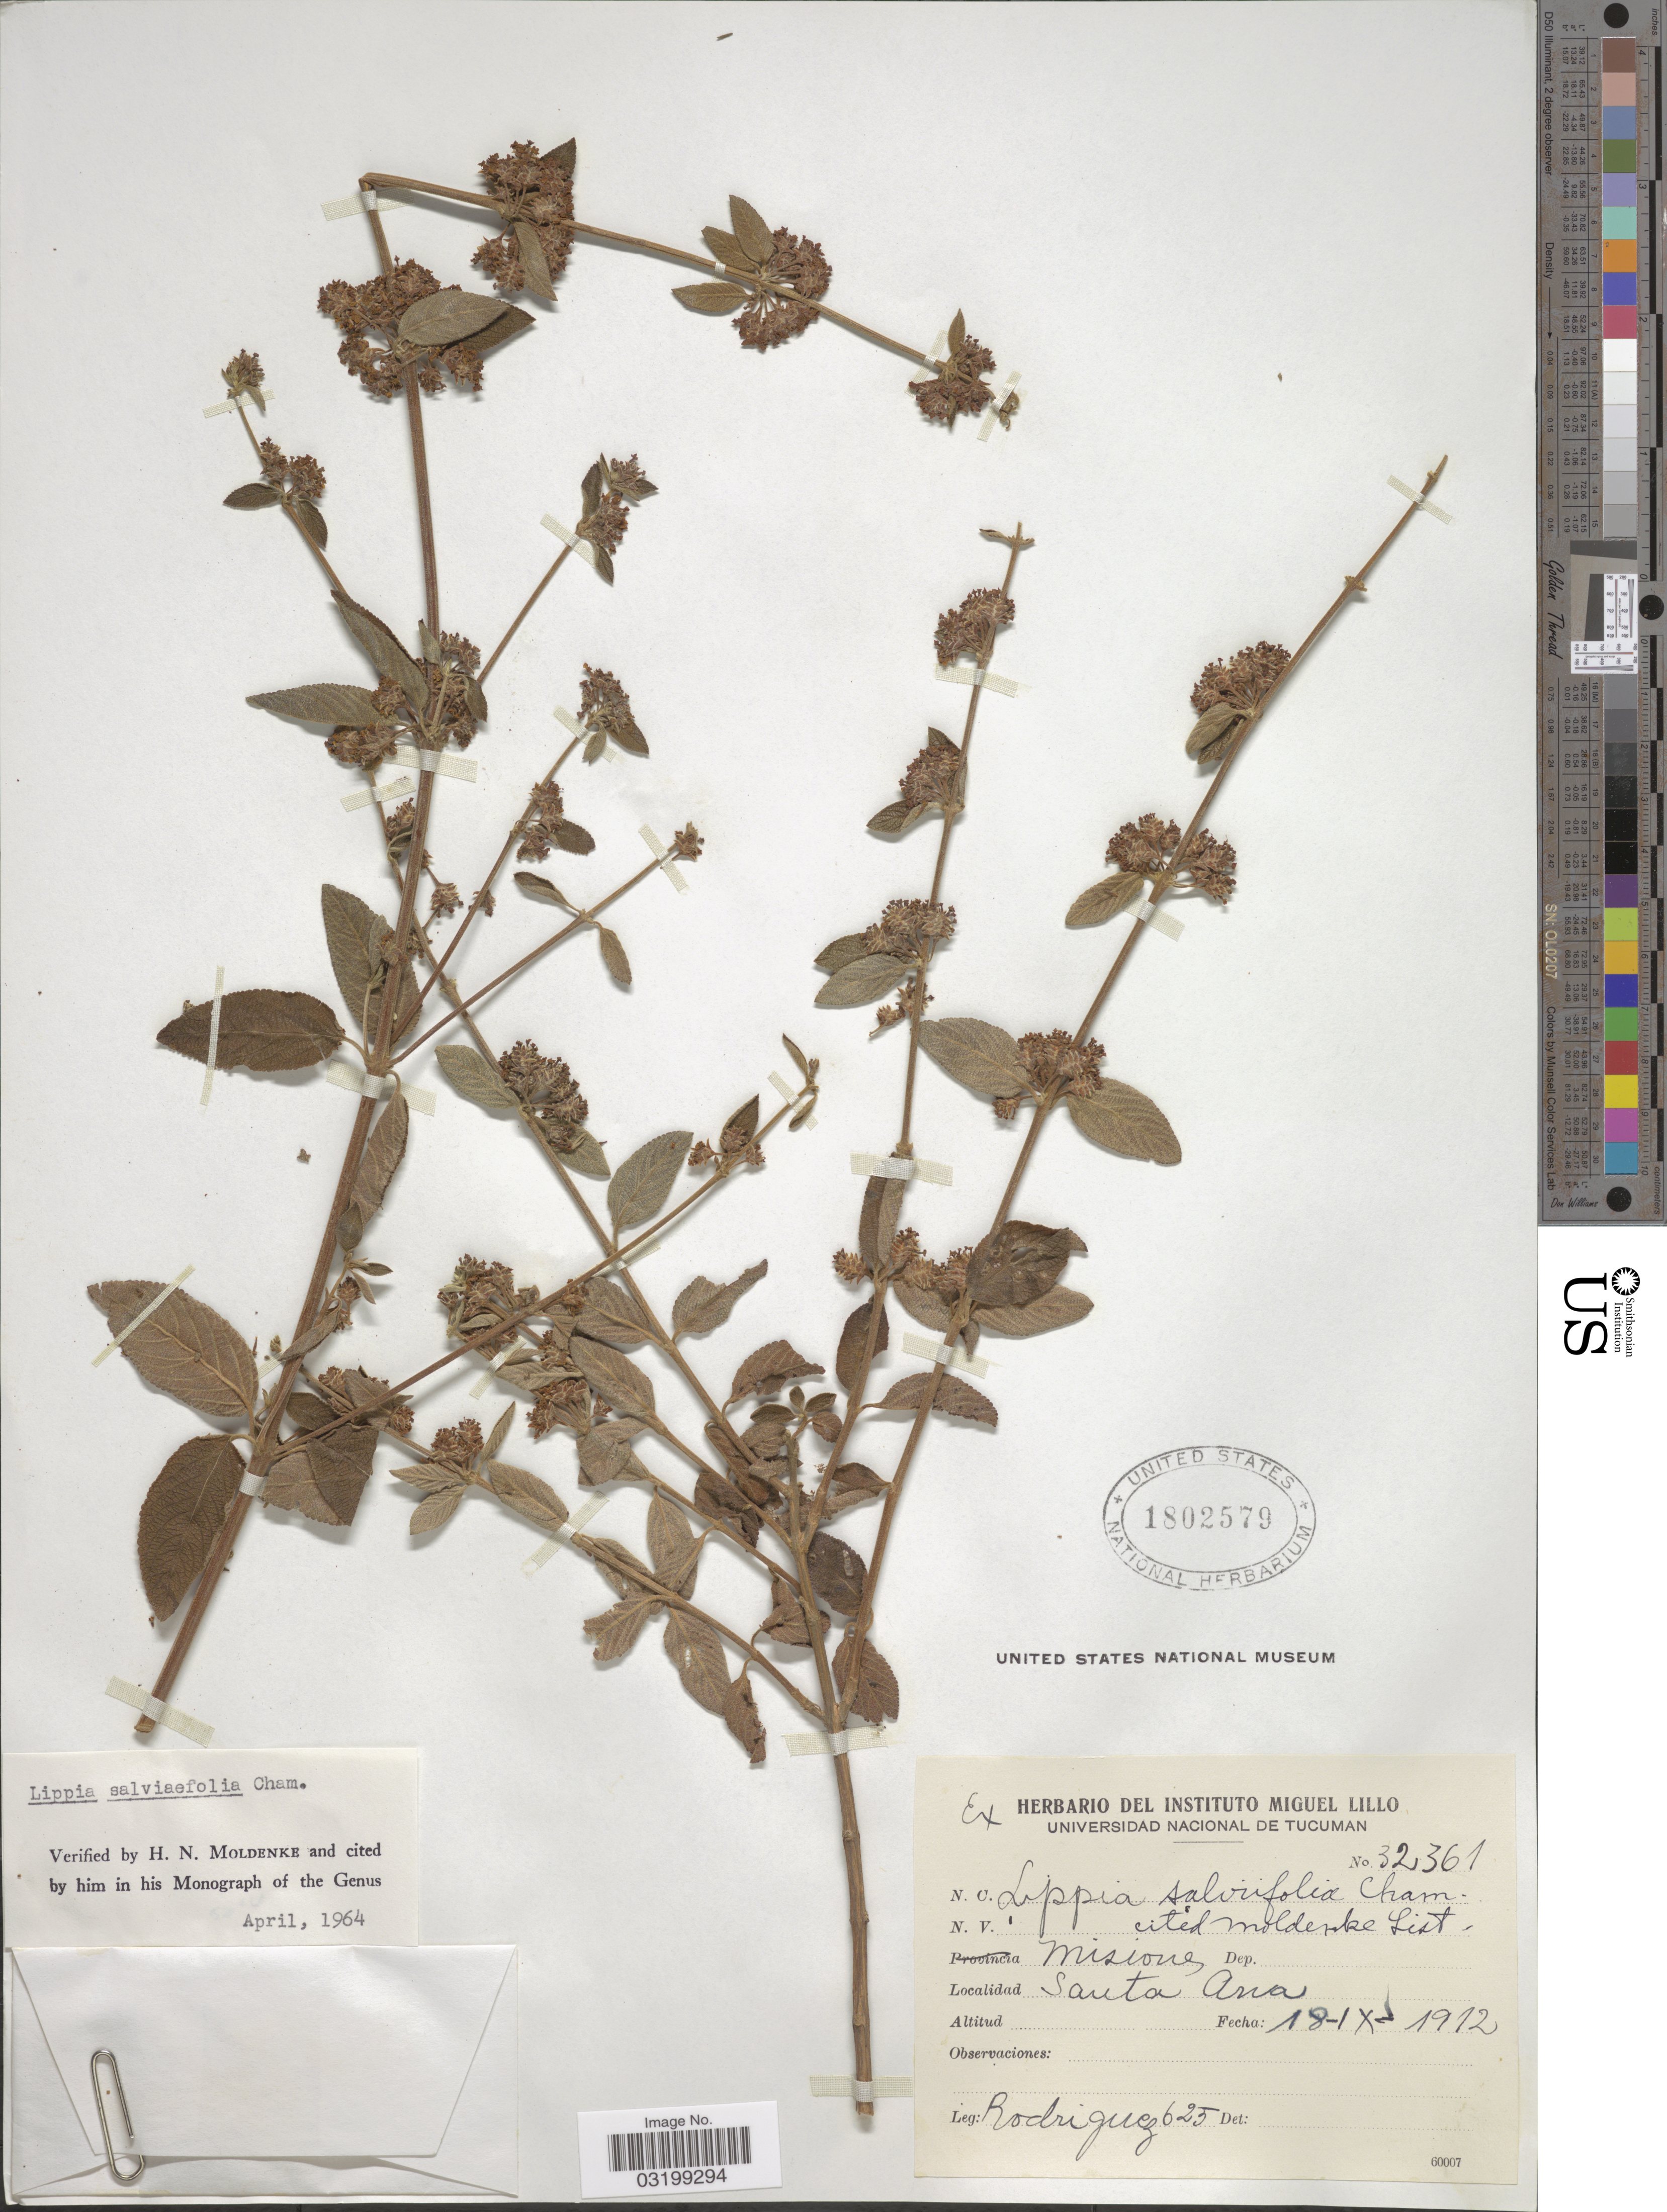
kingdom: Plantae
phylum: Tracheophyta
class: Magnoliopsida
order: Lamiales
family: Verbenaceae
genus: Lippia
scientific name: Lippia salviifolia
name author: Cham.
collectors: Rodriguez, --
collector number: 625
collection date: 1912-09-18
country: Argentina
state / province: Misiones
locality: Santa Ana.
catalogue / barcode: US 1802579